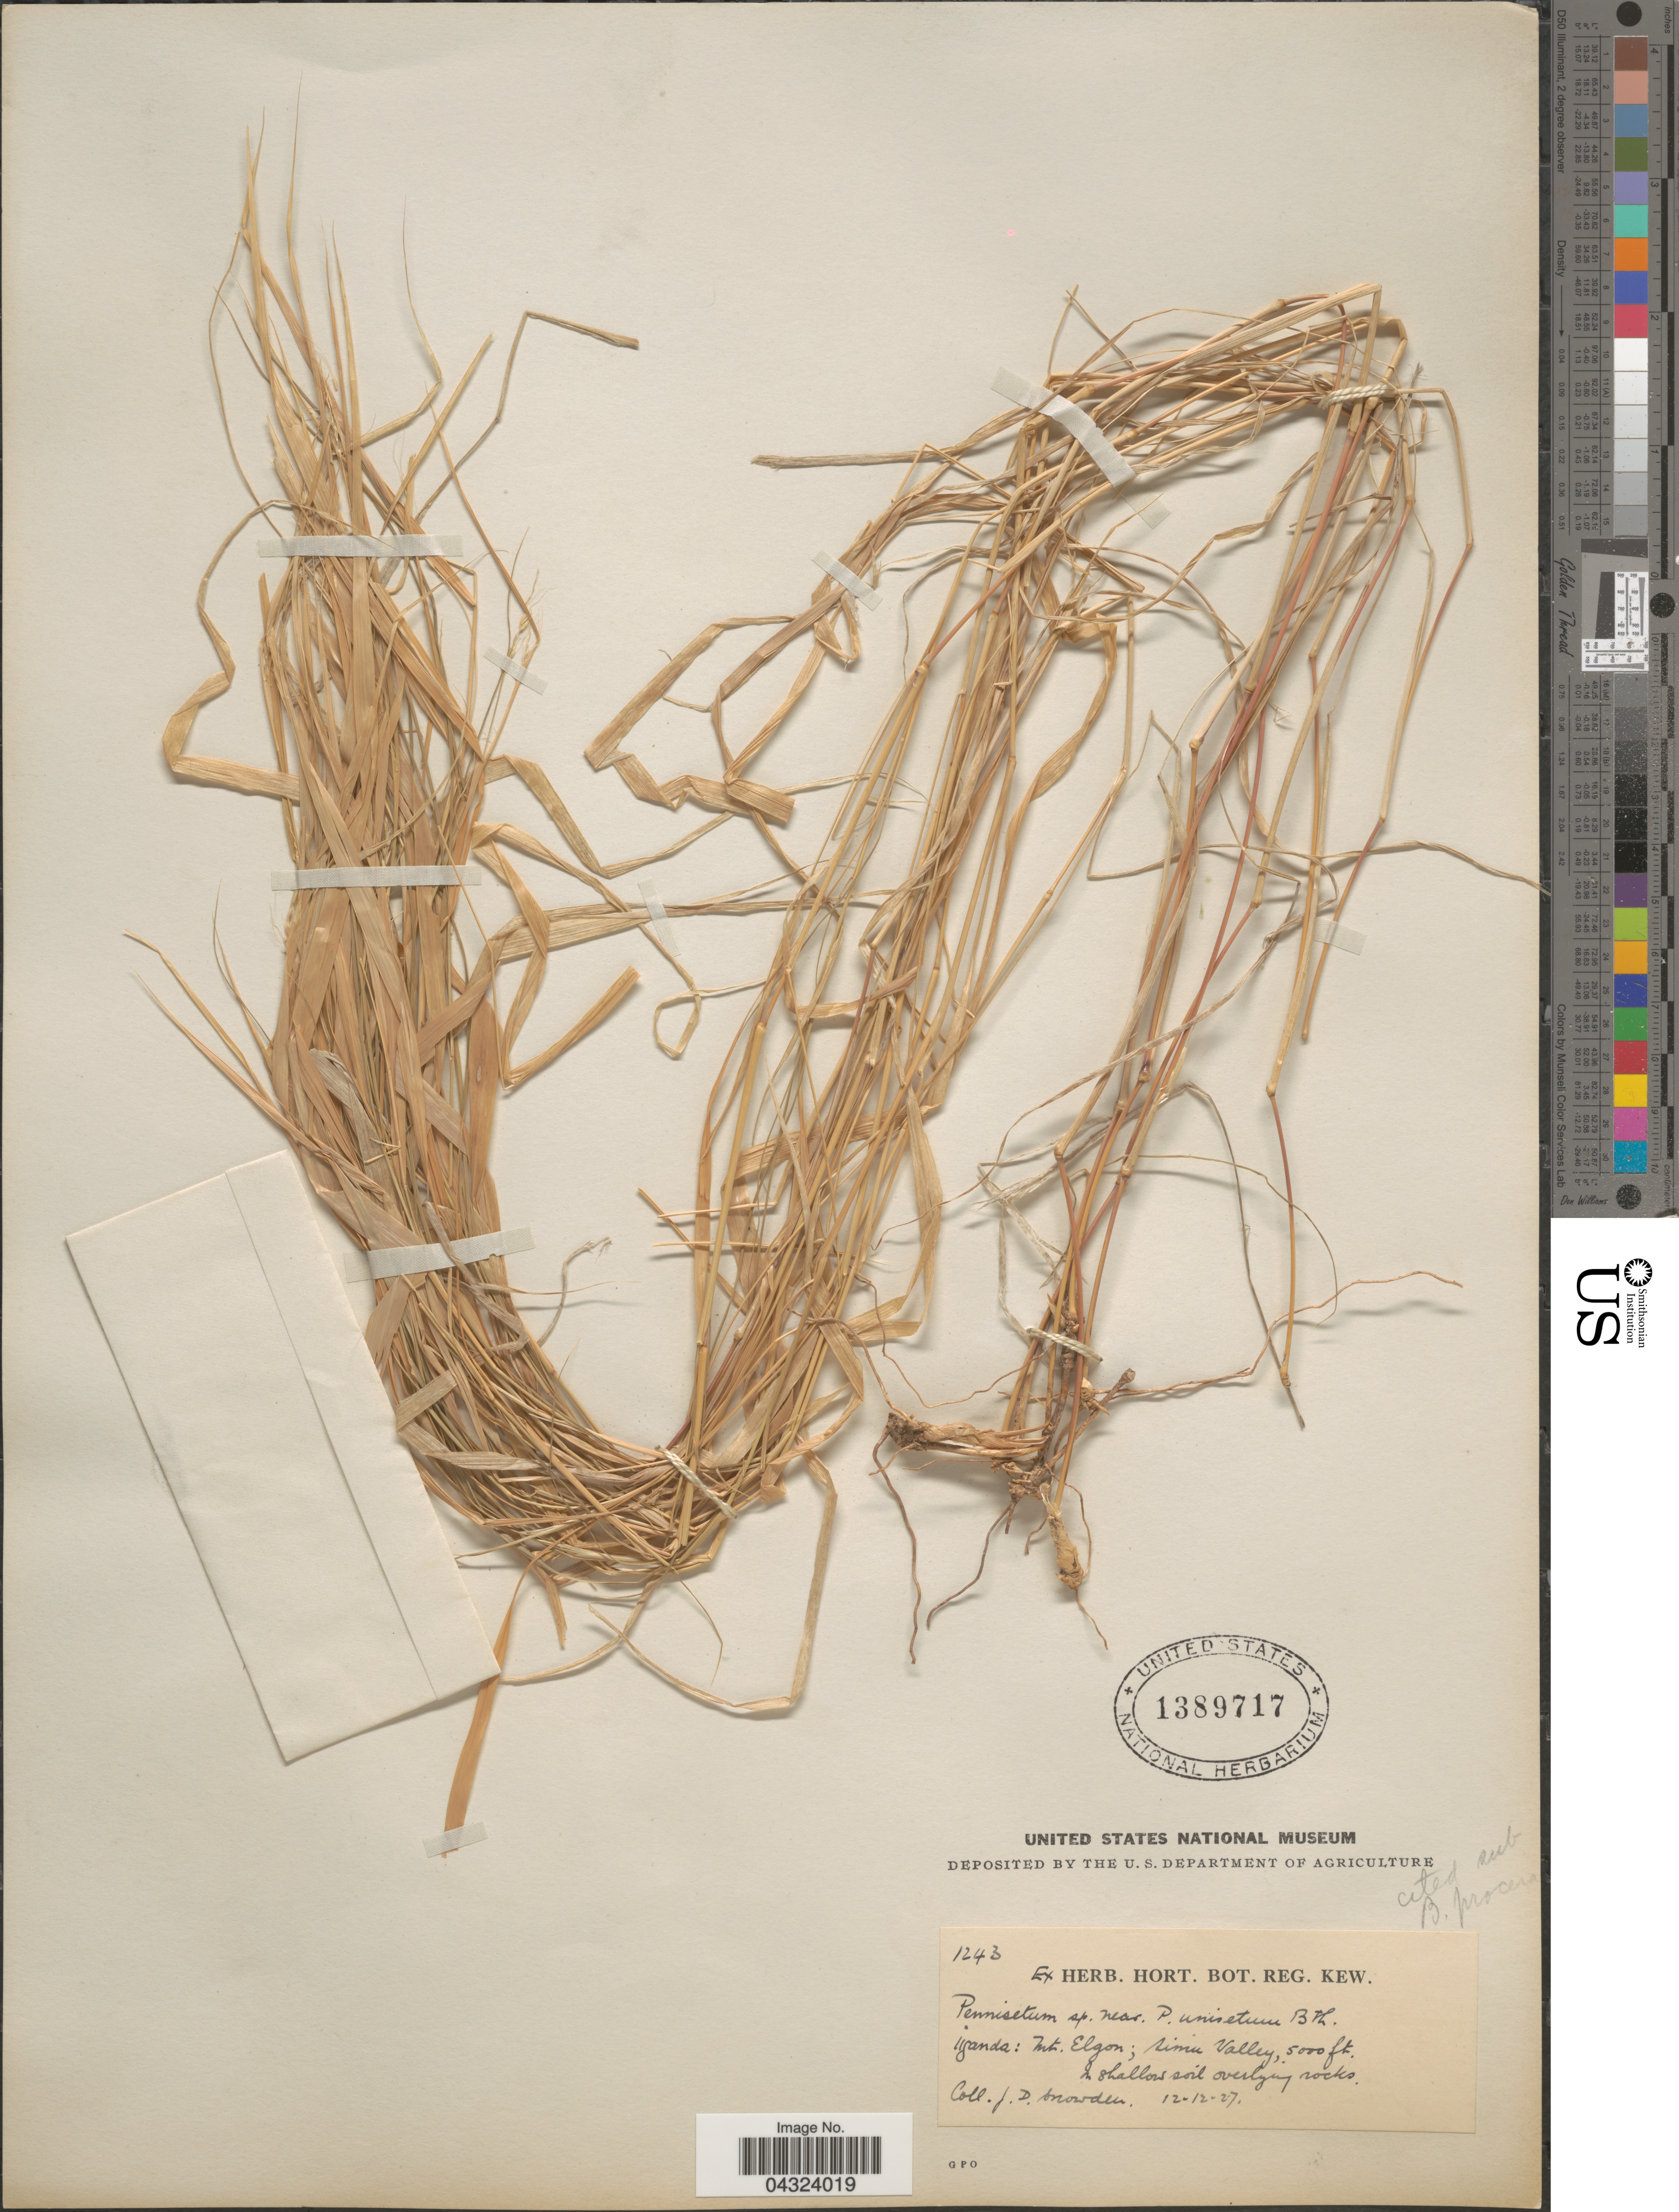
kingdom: Plantae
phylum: Tracheophyta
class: Liliopsida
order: Poales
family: Poaceae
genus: Cenchrus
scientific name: Cenchrus sp.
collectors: J. Snowden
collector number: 1243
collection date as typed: Transcribed d/m/y: 12/12/27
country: Uganda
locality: Mt. Elgon; Simu Valley.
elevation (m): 1524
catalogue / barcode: US 1389717